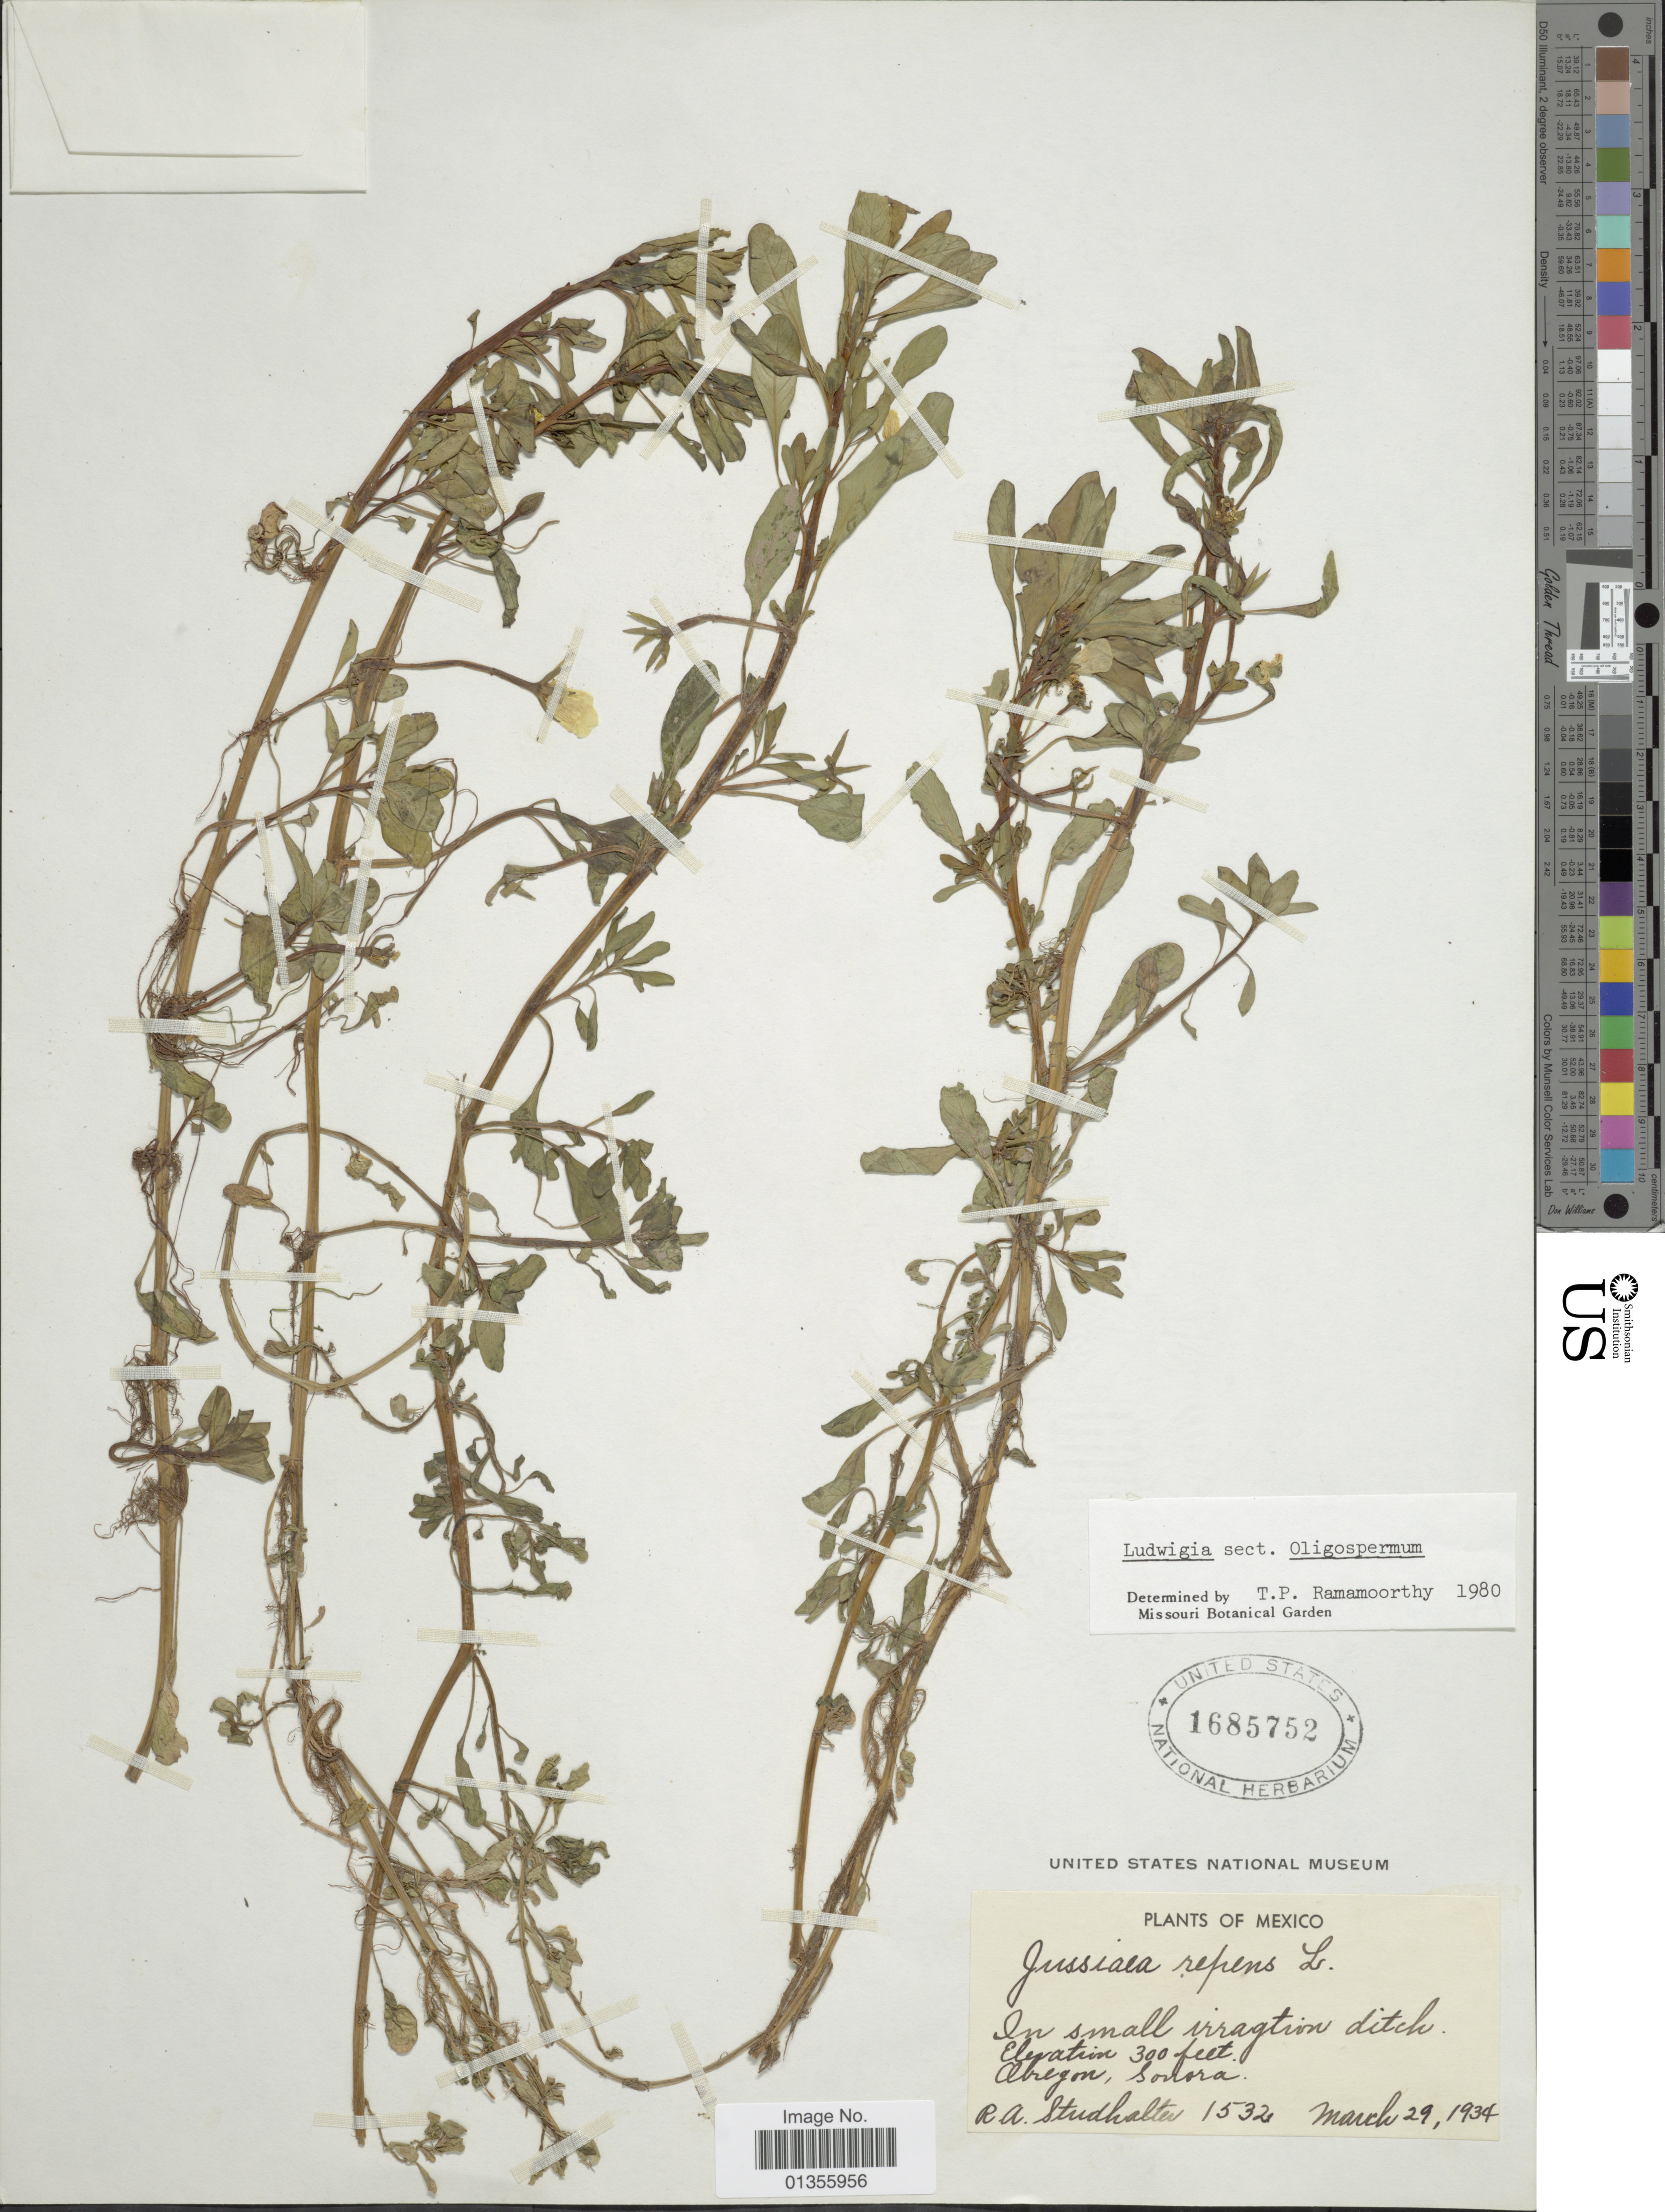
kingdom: Plantae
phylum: Tracheophyta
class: Magnoliopsida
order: Myrtales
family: Onagraceae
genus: Ludwigia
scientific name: Ludwigia octovalvis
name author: (Jacq.) P.H. Raven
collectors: R. Studhalter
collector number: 1532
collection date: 1934-03-29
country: Mexico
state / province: Sonora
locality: Abregon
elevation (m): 91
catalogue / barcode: US 1685752